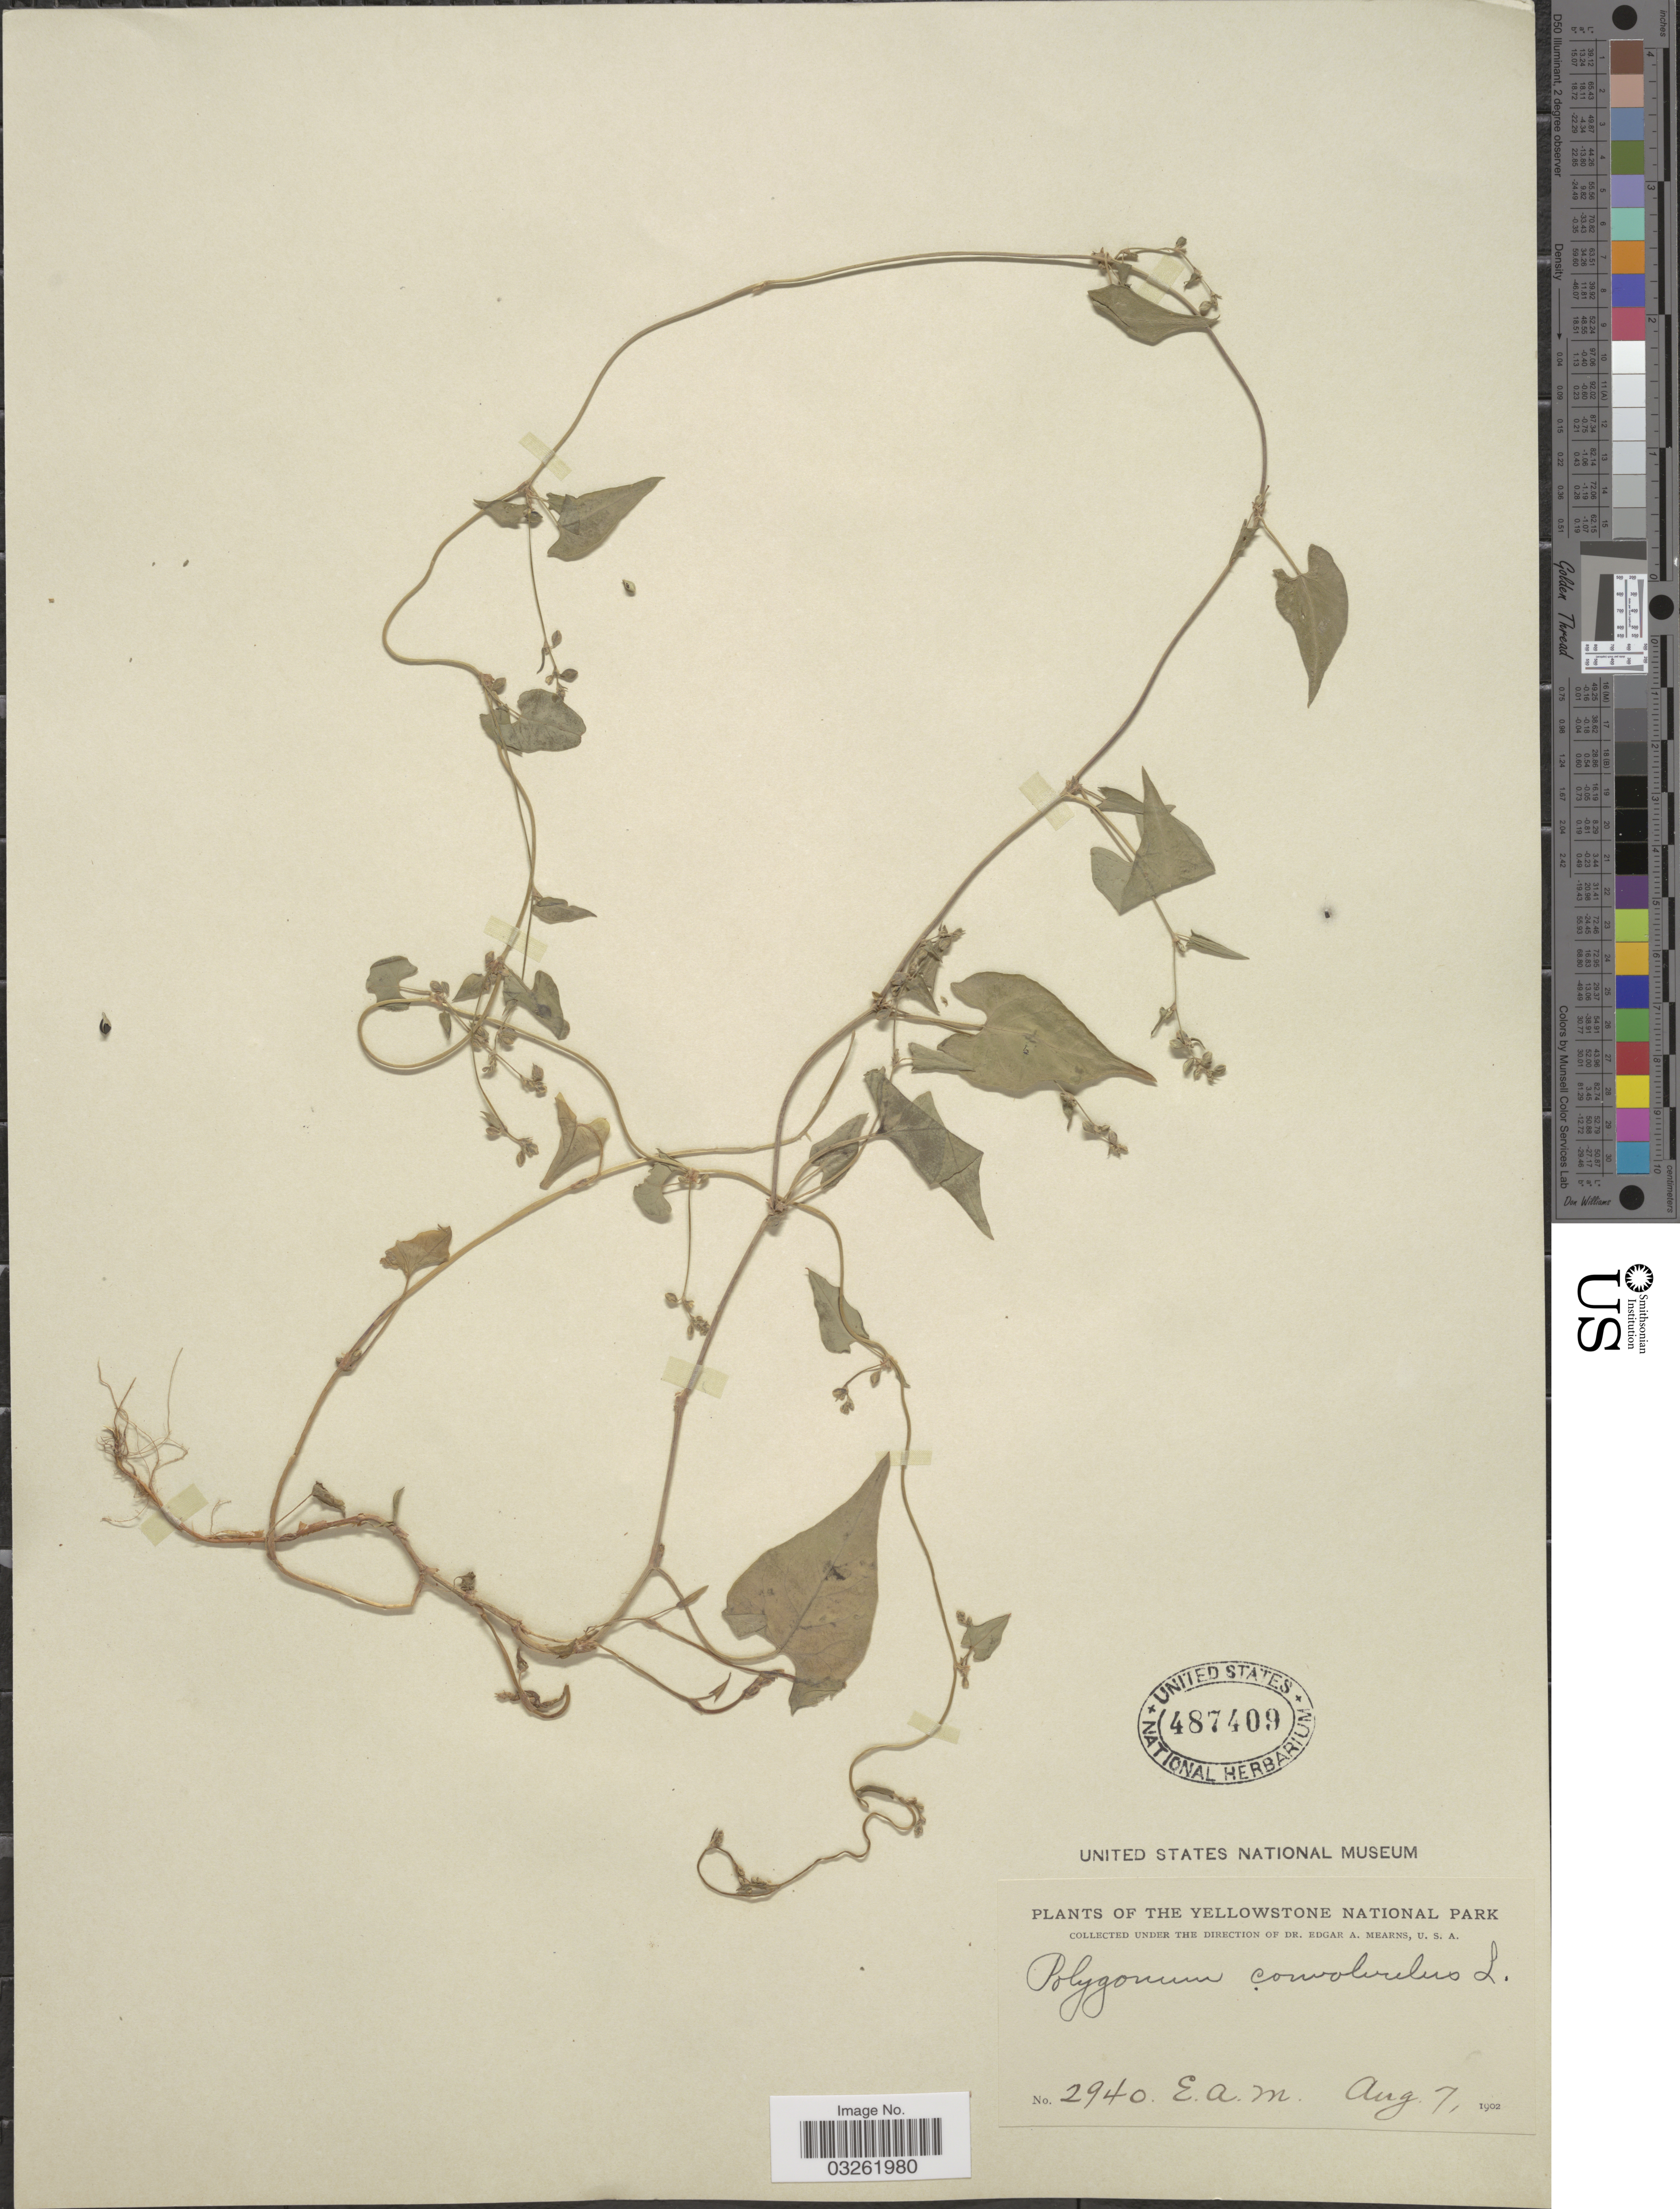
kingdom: Plantae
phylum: Tracheophyta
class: Magnoliopsida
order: Caryophyllales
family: Polygonaceae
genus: Fallopia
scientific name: Fallopia convolvulus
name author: (L.) Á. Löve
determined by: Strong, M. T., (US), Smithsonian Institution - National Museum of Natural History (UNITED STATES)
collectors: E. A. Mearns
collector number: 2940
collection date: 1902-08-07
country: United States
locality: Yellowstone National Park.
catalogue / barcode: US 487409